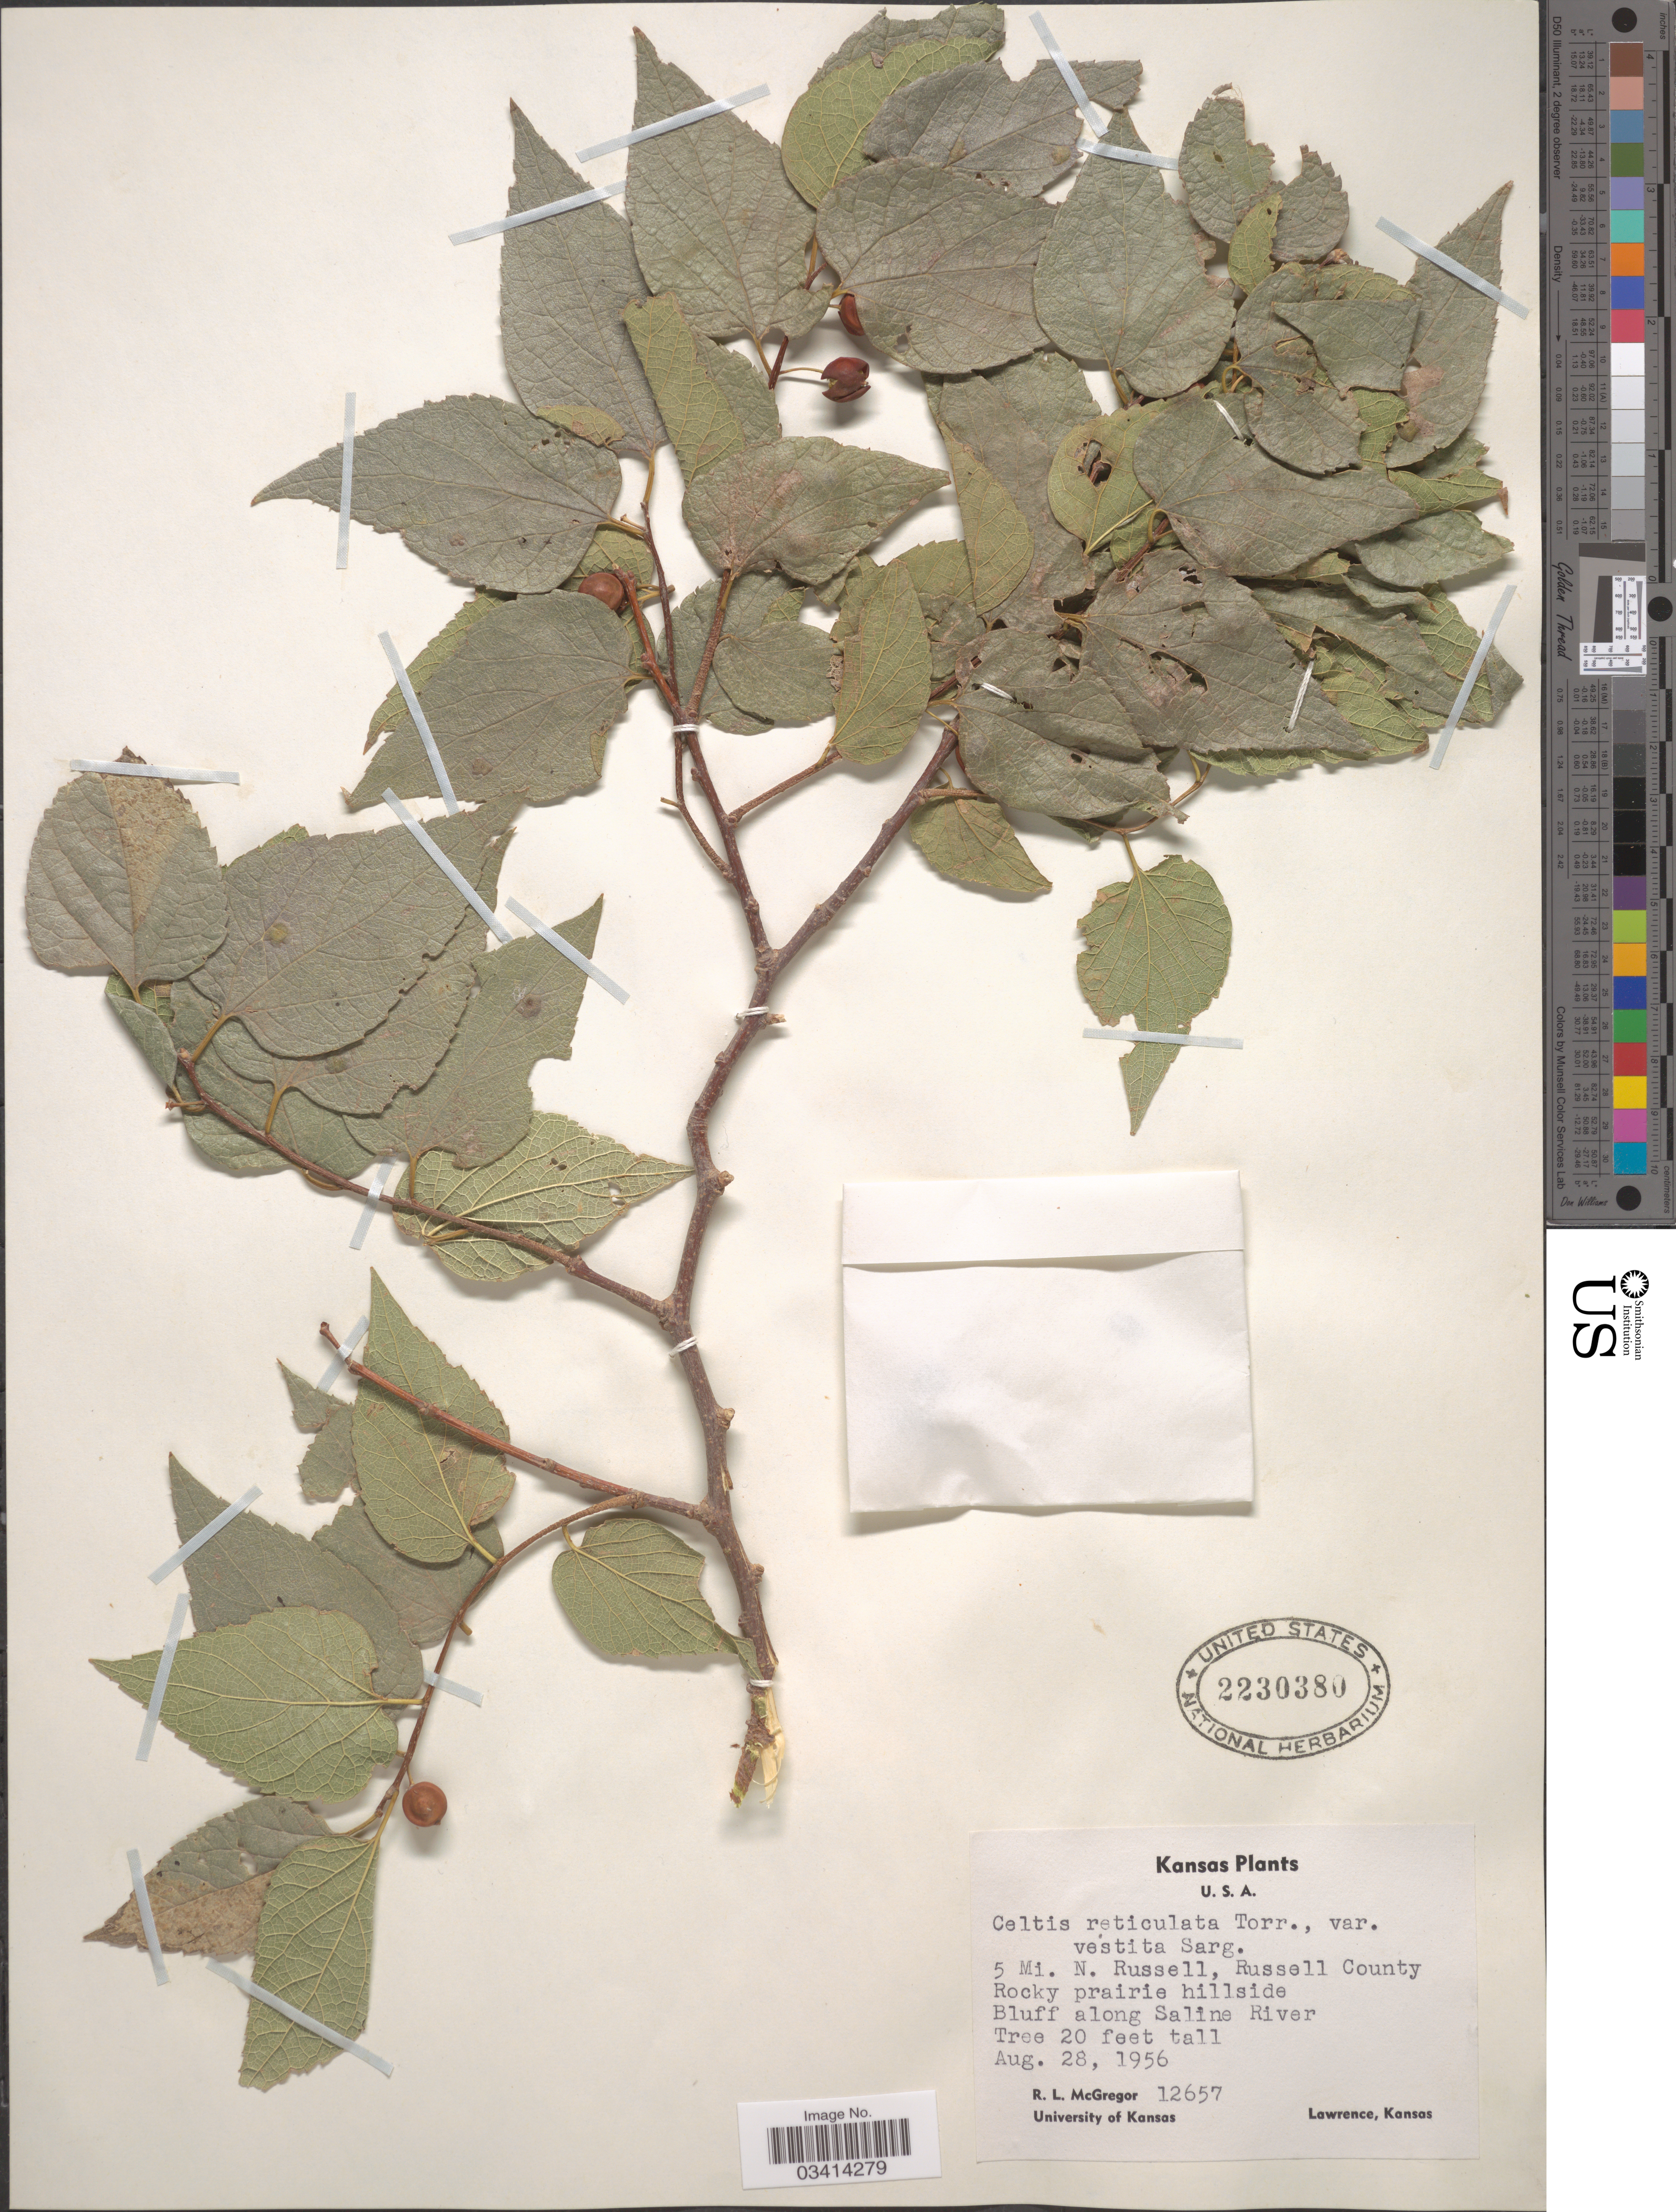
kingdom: Plantae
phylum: Tracheophyta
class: Magnoliopsida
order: Rosales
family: Cannabaceae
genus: Celtis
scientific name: Celtis reticulata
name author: Torr.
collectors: R. McGregor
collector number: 12657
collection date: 1956-08-28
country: United States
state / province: Kansas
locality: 5 Mi. N. Russell, Russell County. Bluff along Saline River.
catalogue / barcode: US 2230380